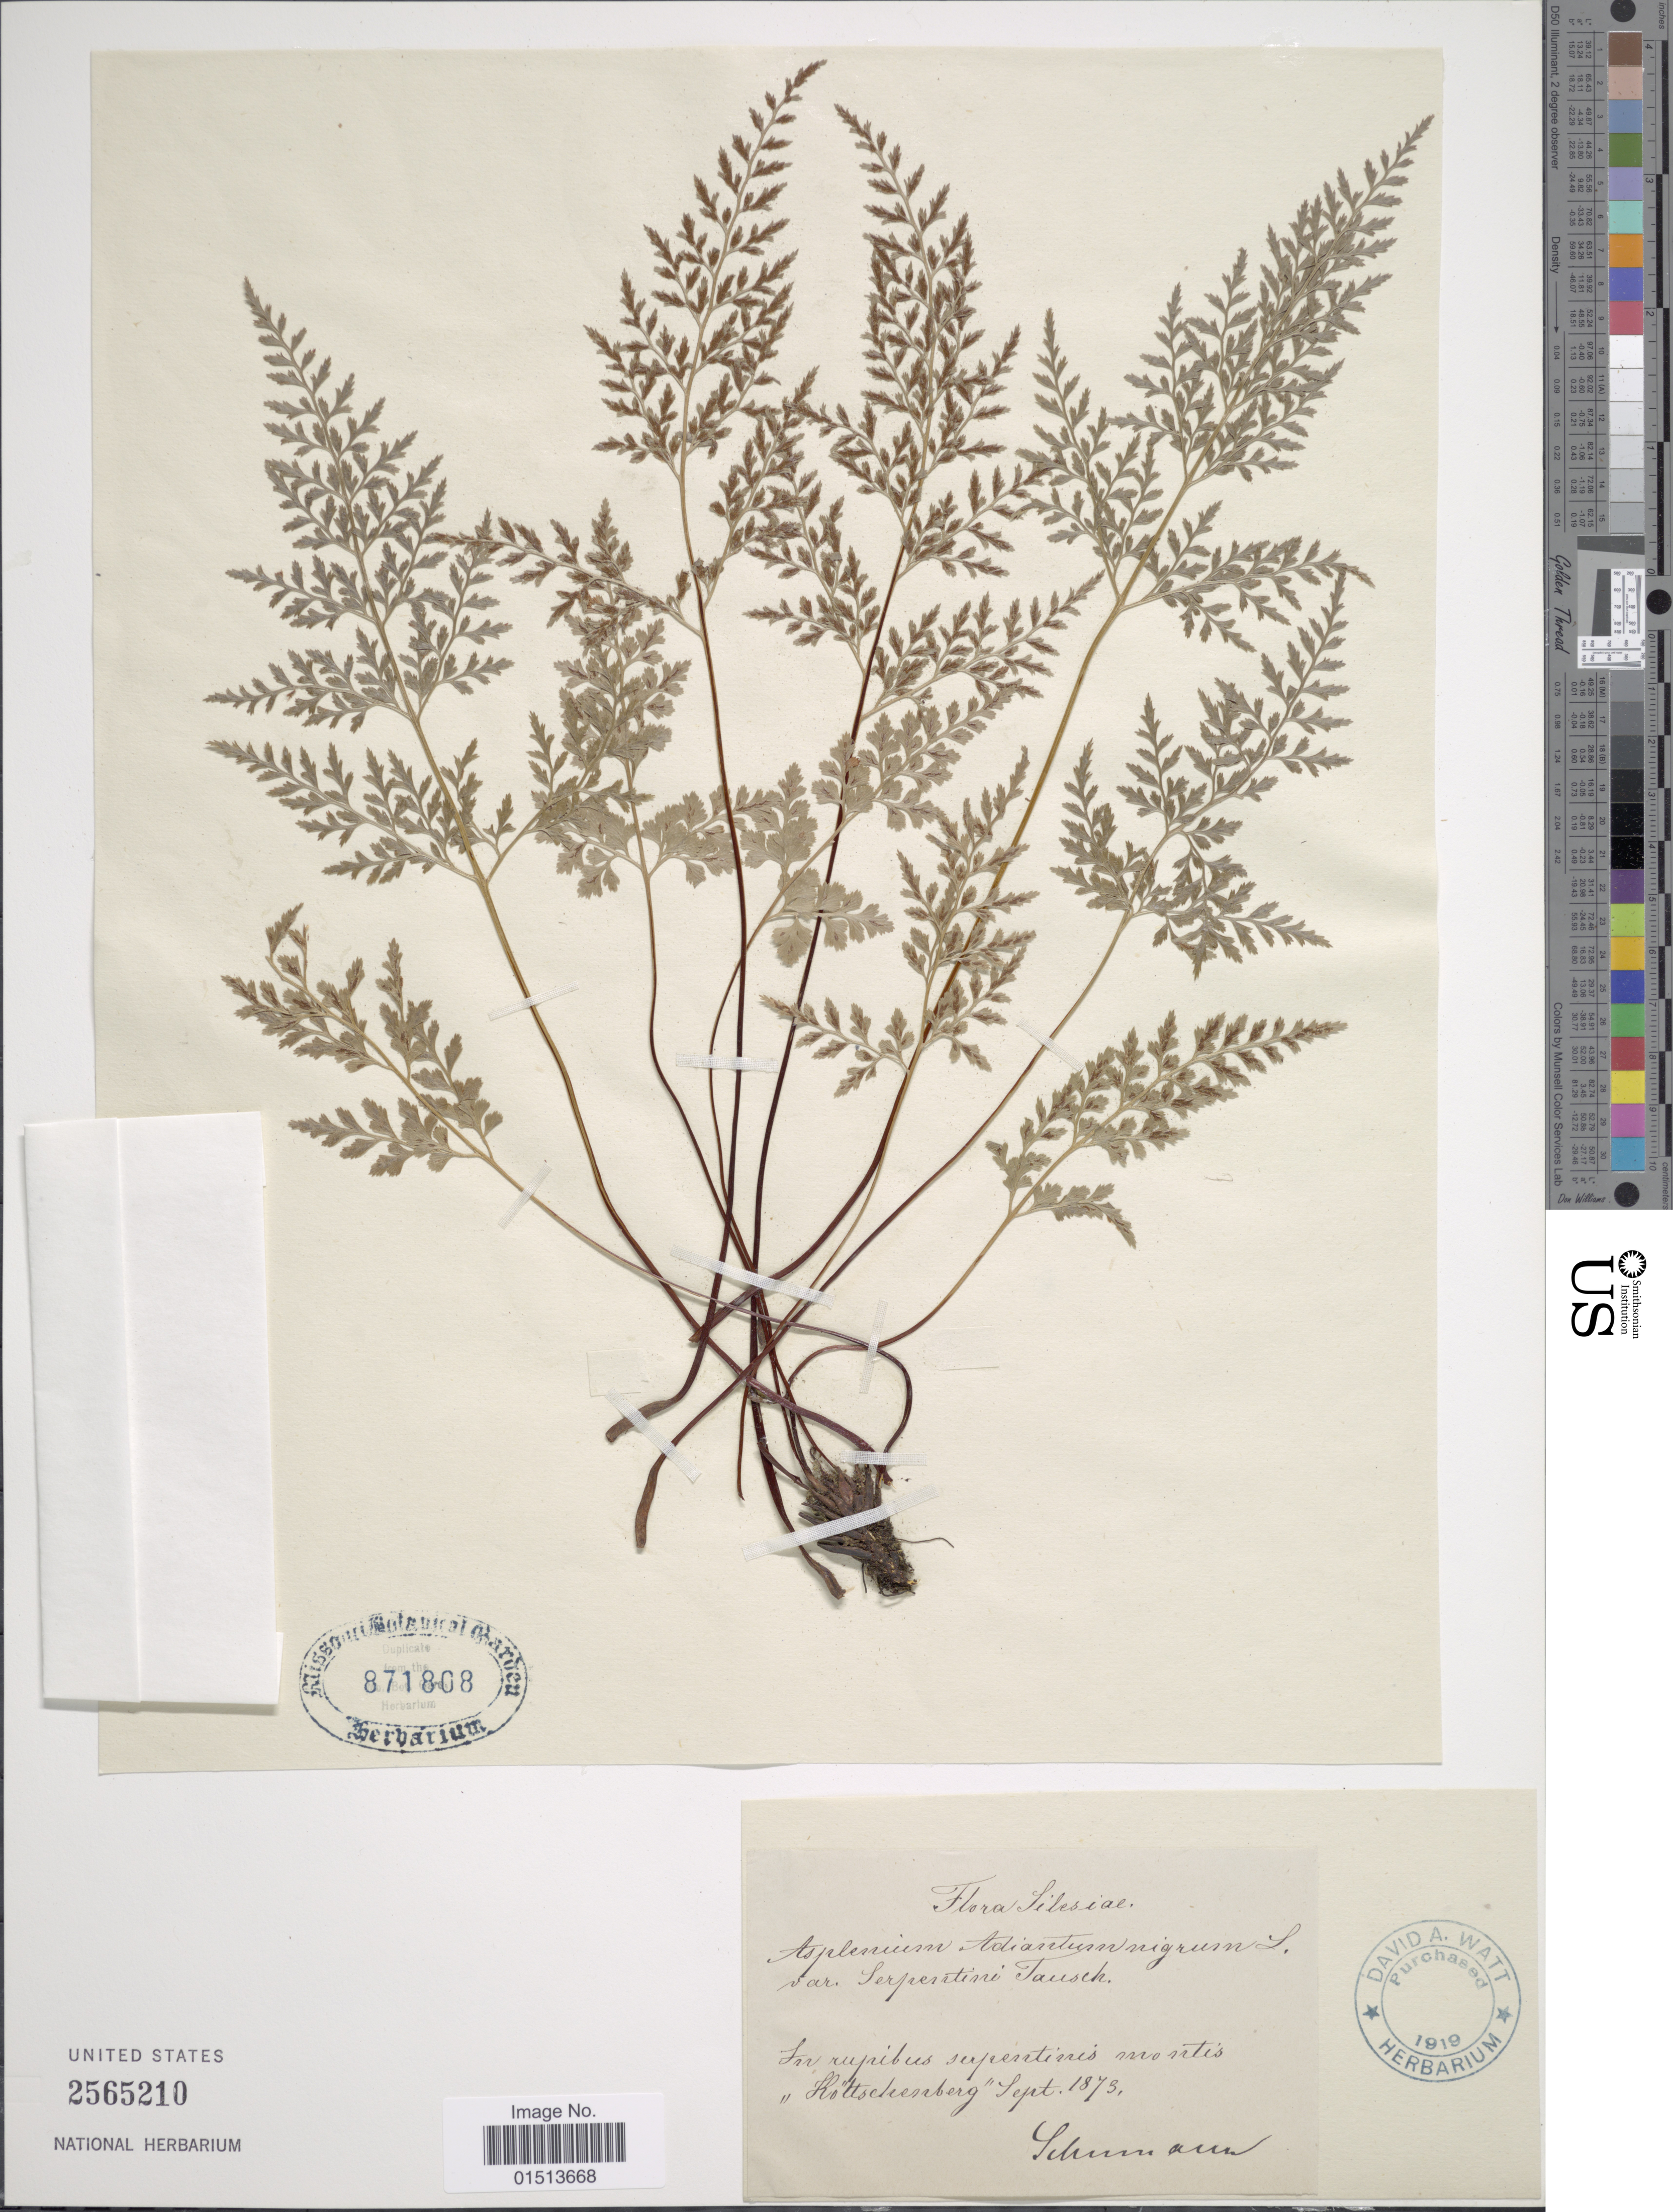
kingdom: Plantae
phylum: Tracheophyta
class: Polypodiopsida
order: Polypodiales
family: Aspleniaceae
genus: Asplenium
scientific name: Asplenium adiantum-nigrum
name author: L.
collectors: -- Schumann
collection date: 1873-09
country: Poland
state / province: Dolnoslaskie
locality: Silesian, in rupibus serpentinis montis "Hottschenberg". [interpreted]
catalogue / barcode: US 871808